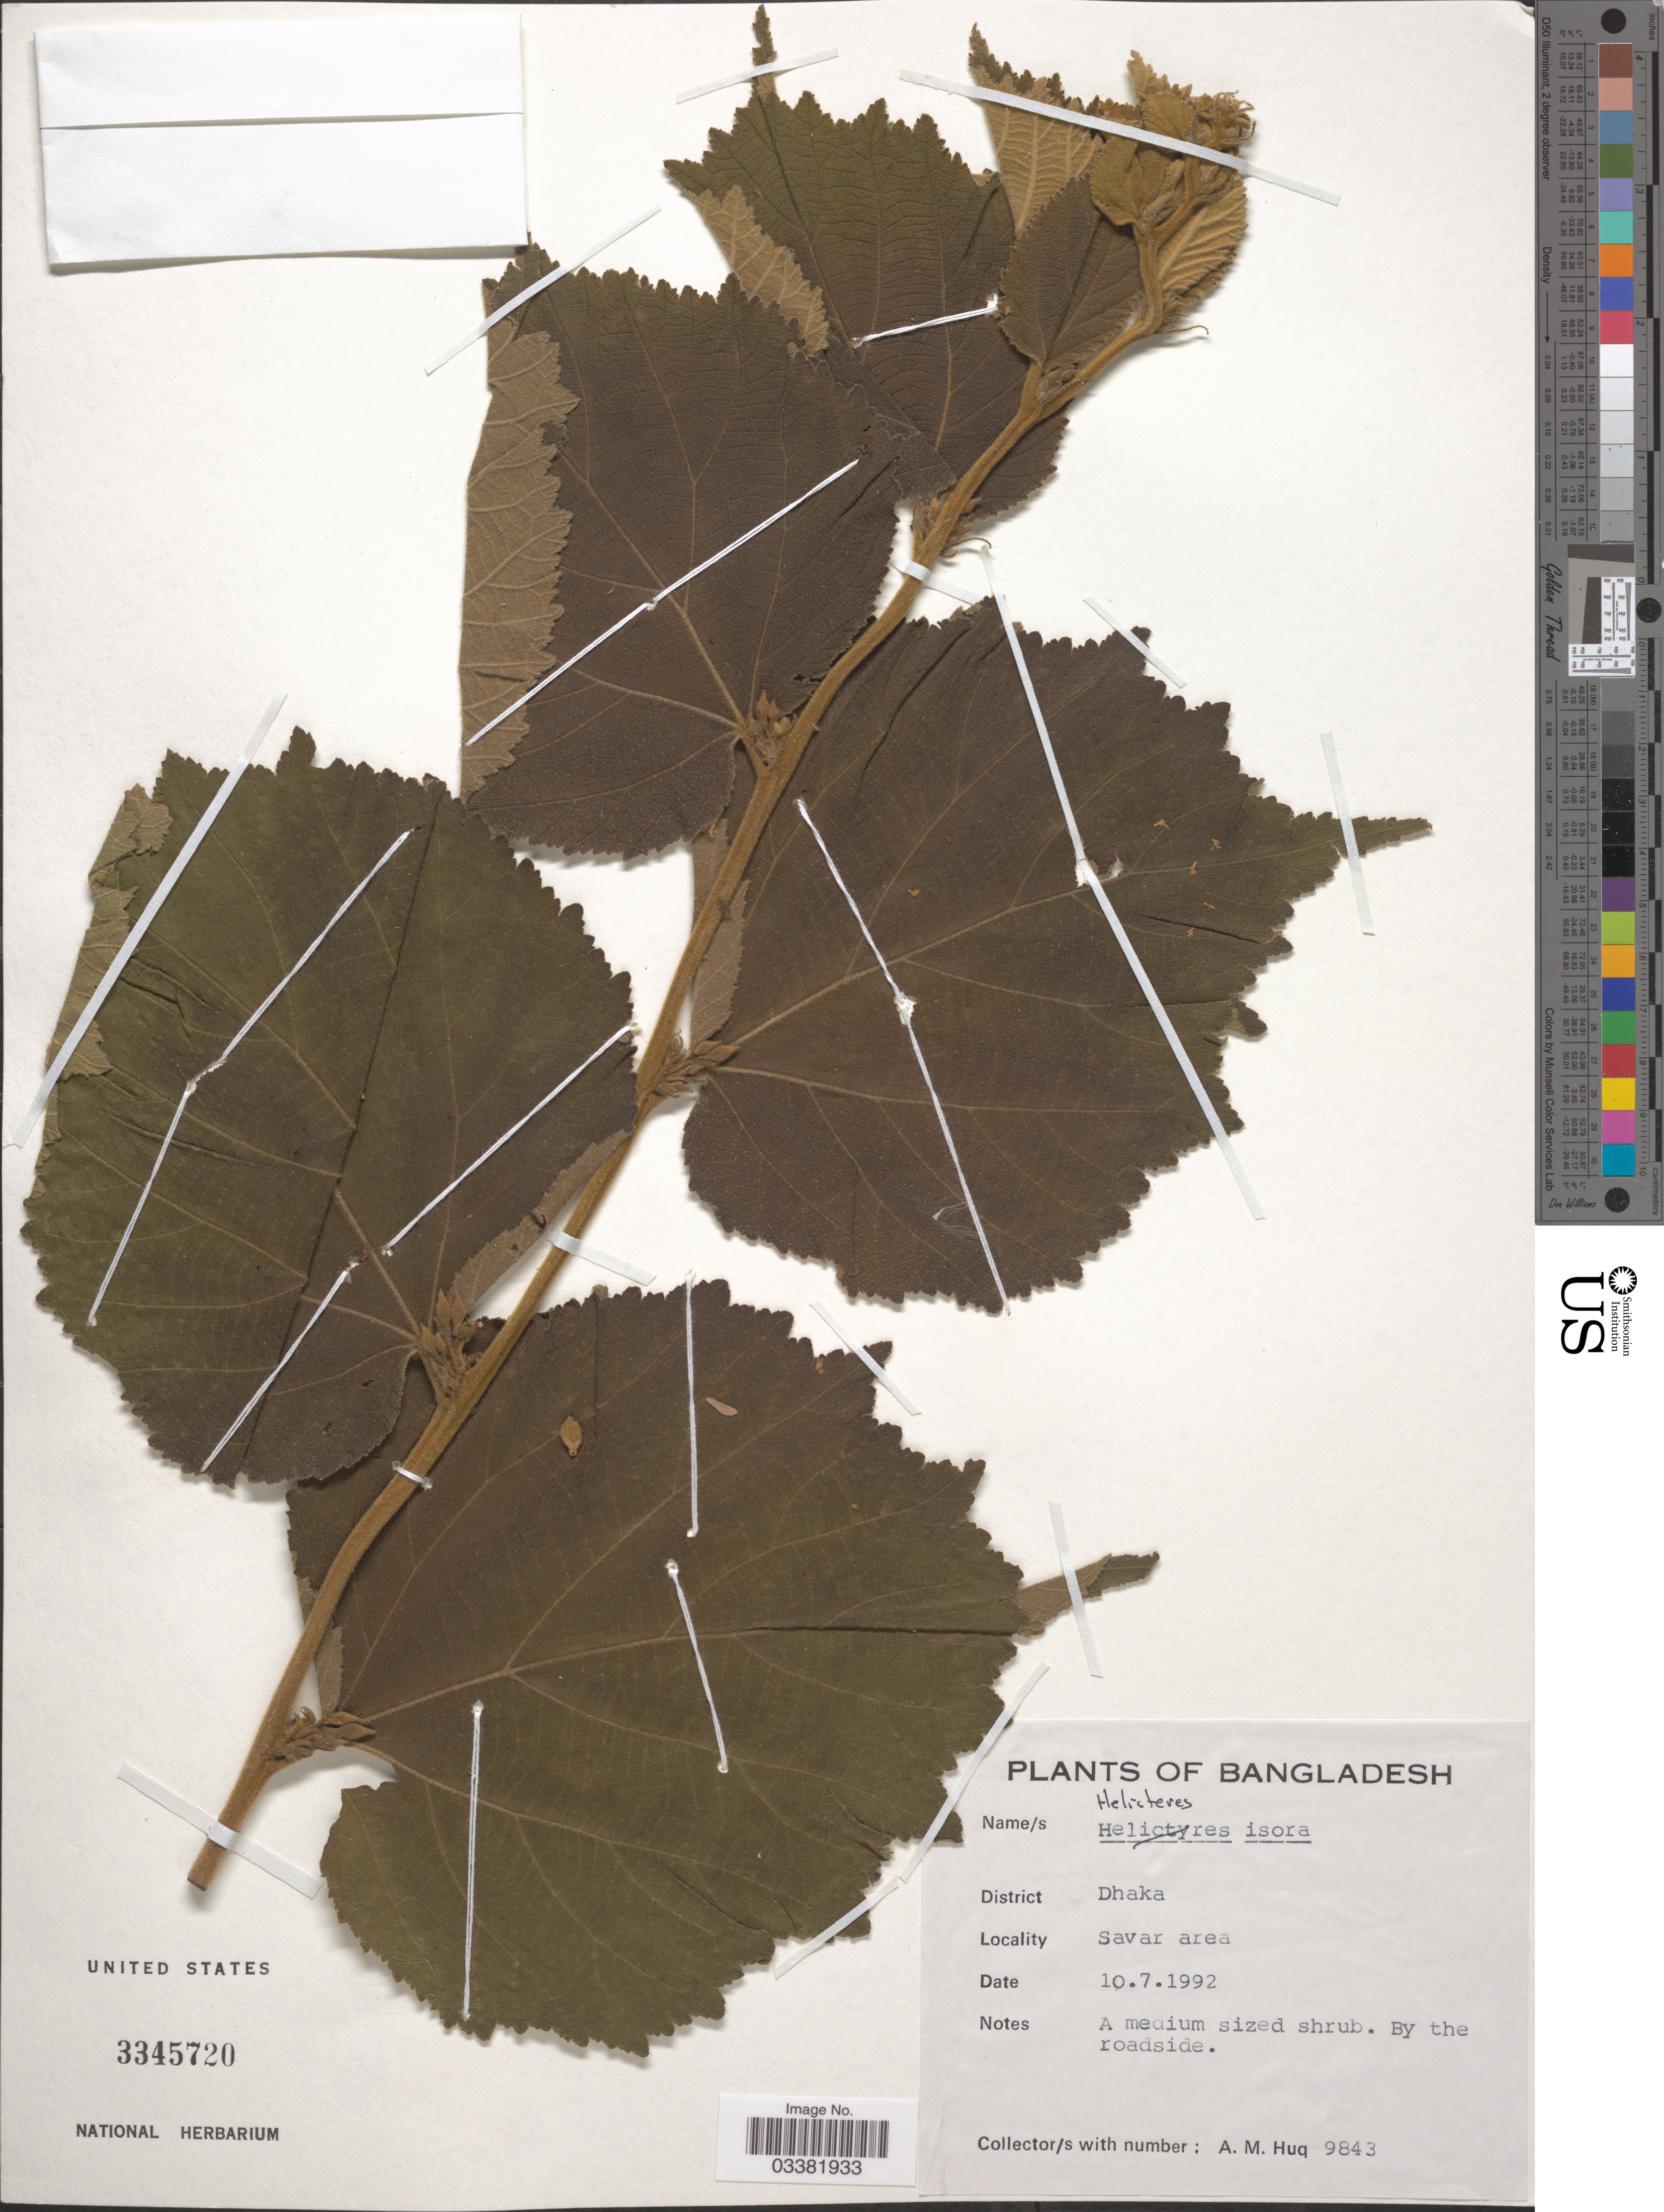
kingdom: Plantae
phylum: Tracheophyta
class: Magnoliopsida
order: Malvales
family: Malvaceae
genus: Helicteres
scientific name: Helicteres isora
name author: L.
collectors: A. M. Huq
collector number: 9843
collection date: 1992-07-10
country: Bangladesh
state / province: Dhaka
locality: District Dhaka. Savar area.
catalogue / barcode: US 3345720